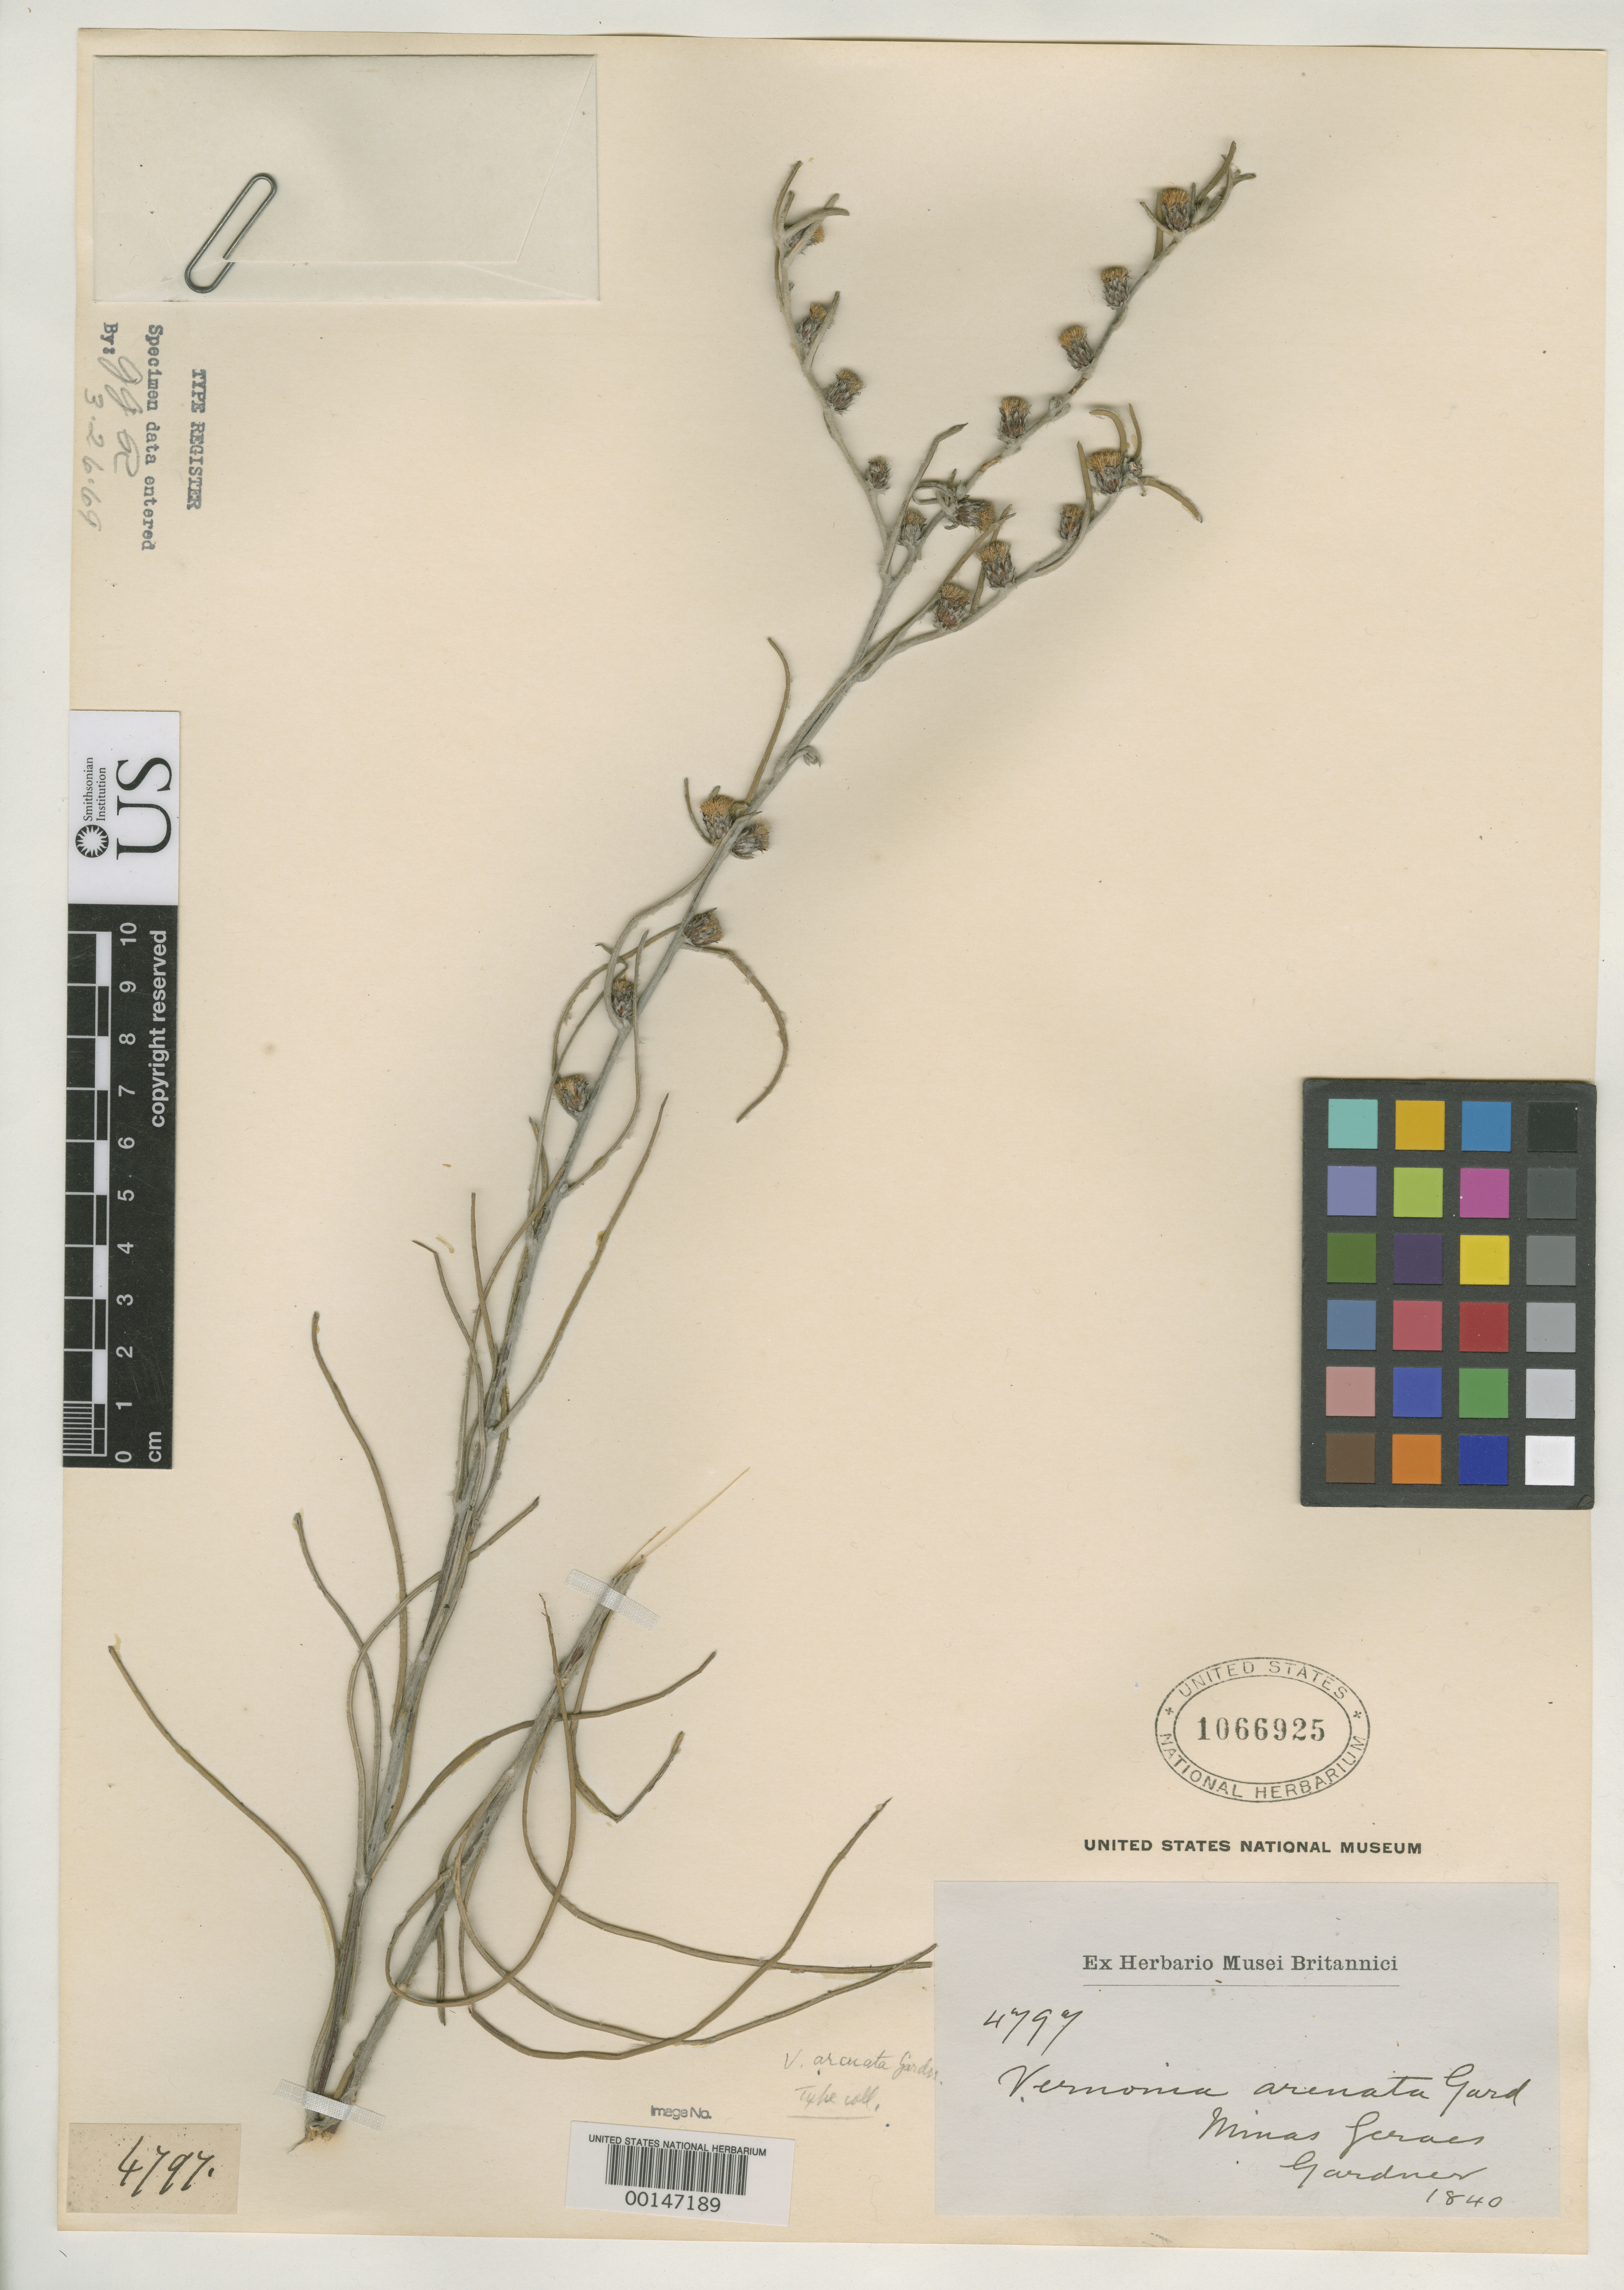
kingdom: Plantae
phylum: Tracheophyta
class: Magnoliopsida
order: Asterales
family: Asteraceae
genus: Vernonia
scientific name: Vernonia arcuata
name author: Gardner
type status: Isotype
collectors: G. Gardner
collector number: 4797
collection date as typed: Jun 1840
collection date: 1840-06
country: Brazil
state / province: Minas Gerais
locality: Serra das Araras.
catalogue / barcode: US 1066925